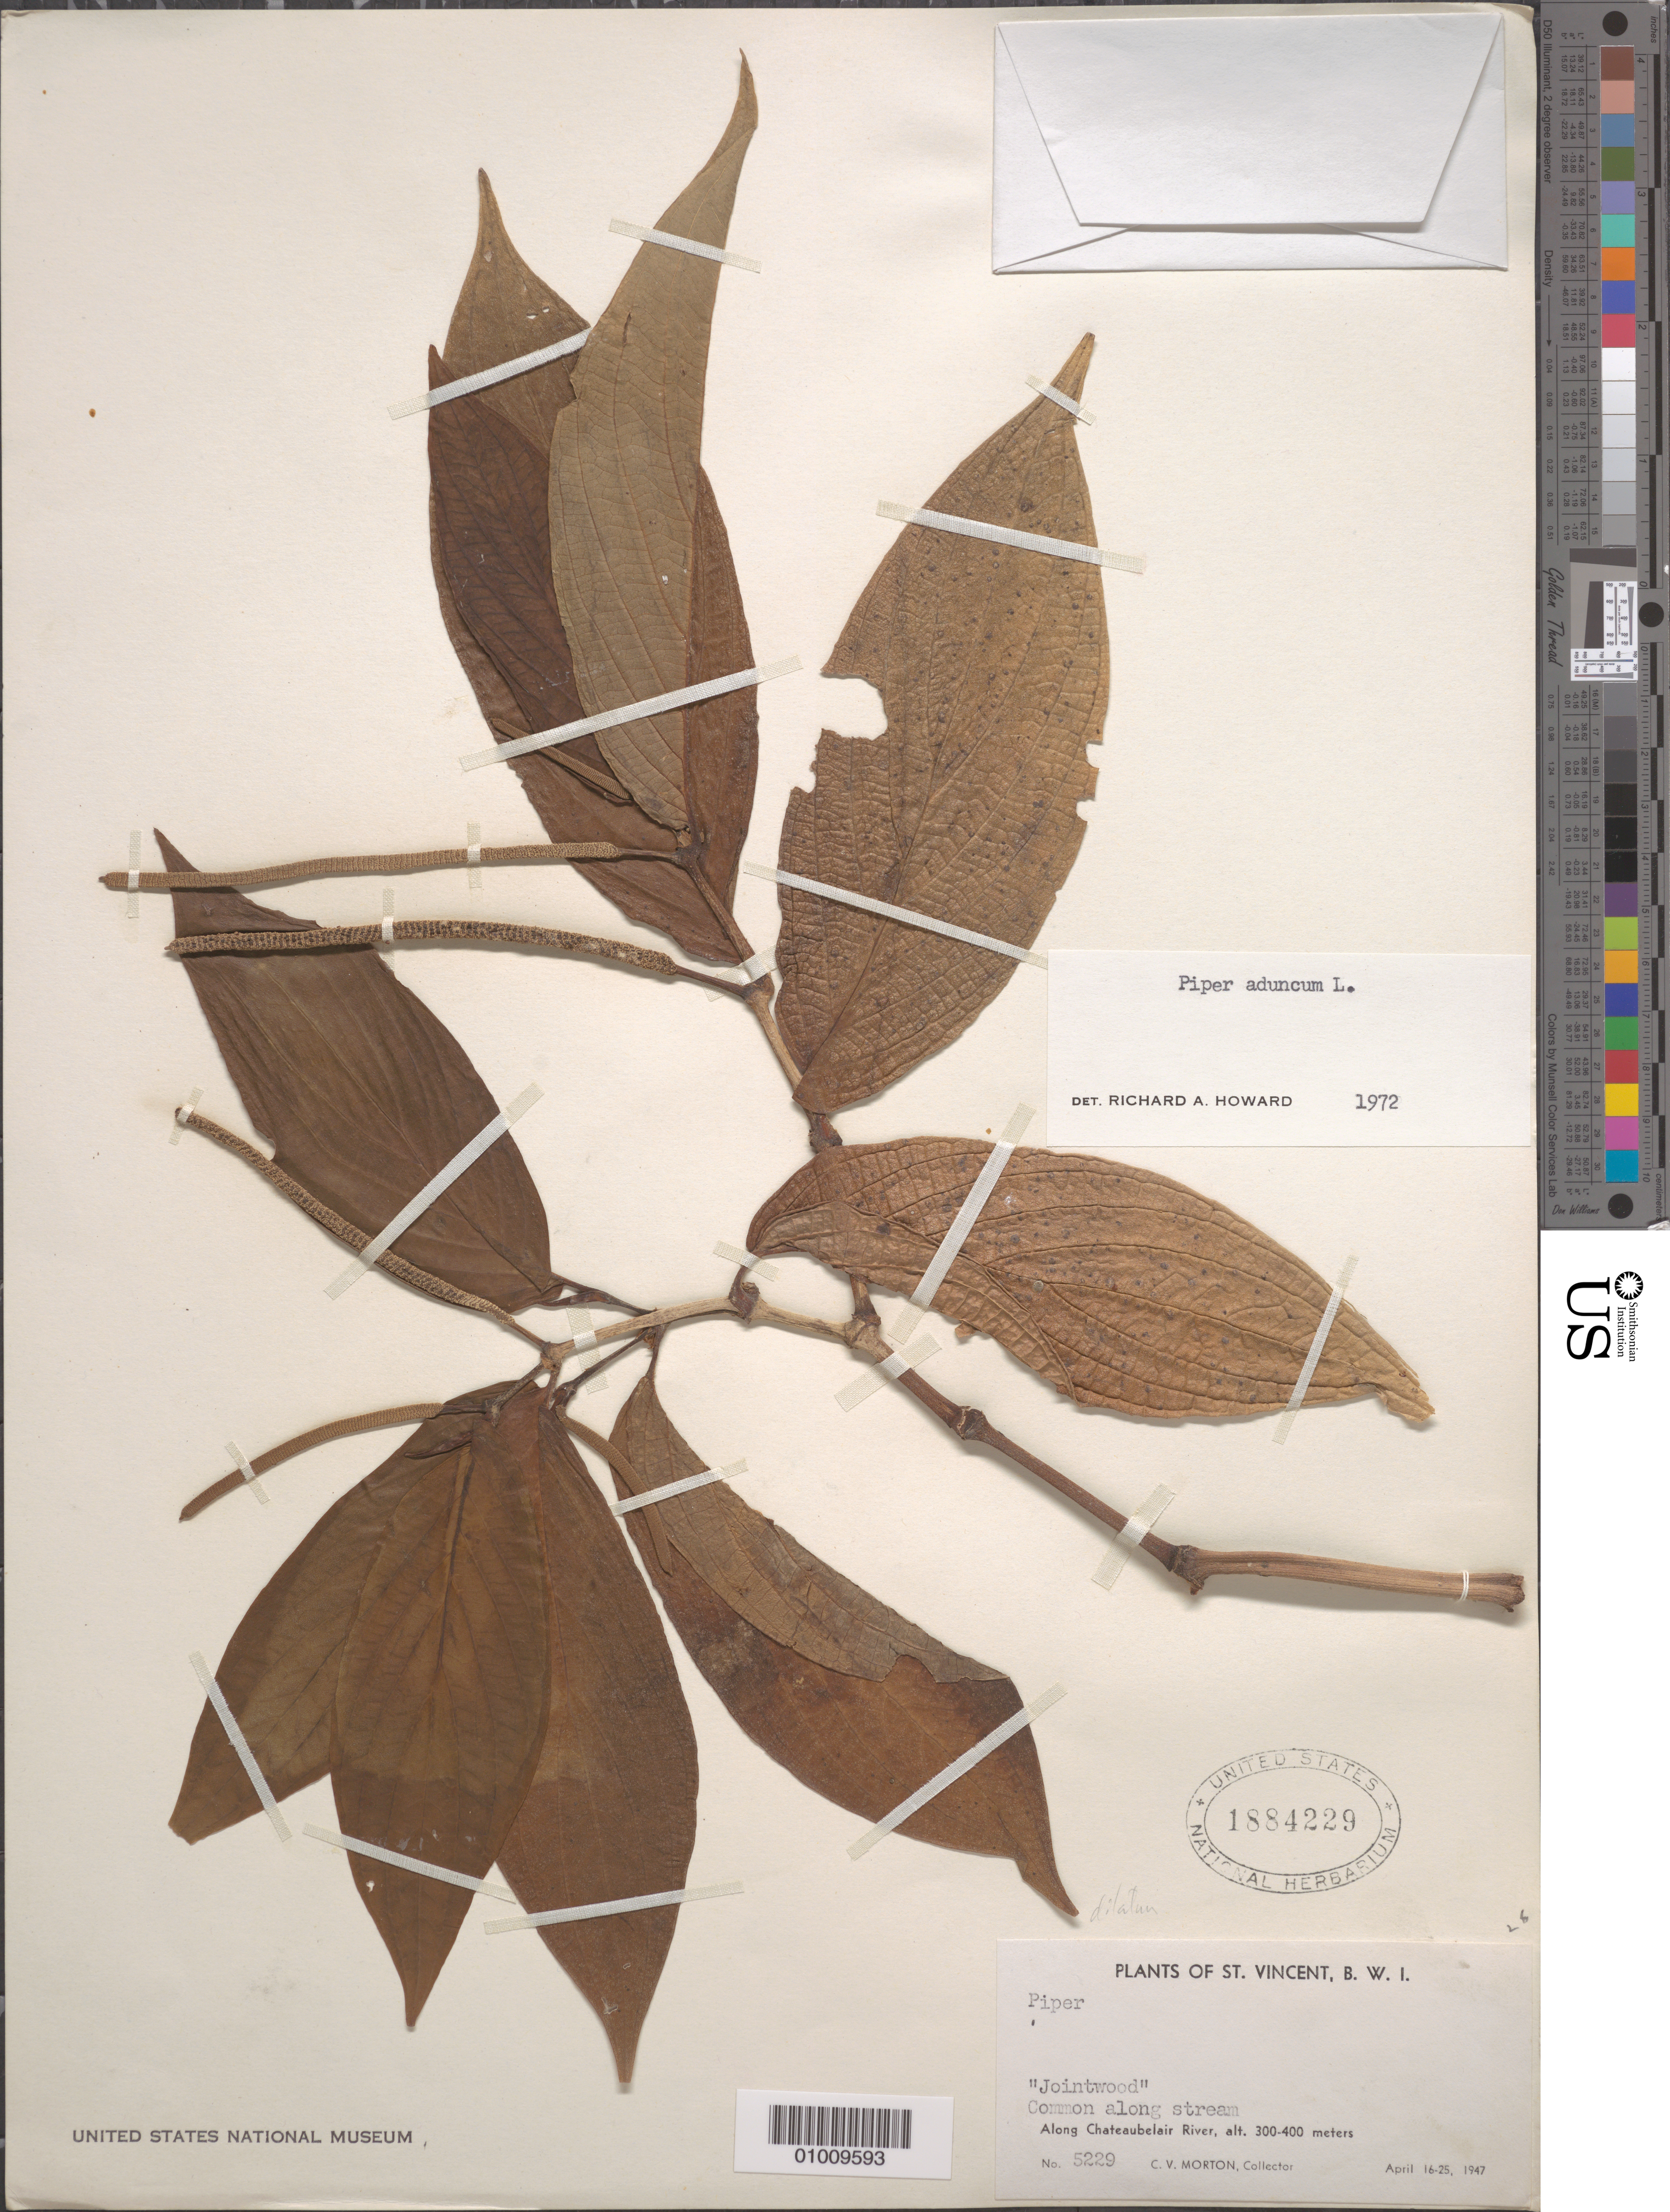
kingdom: Plantae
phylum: Tracheophyta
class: Magnoliopsida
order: Piperales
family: Piperaceae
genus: Piper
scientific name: Piper aduncum var. aduncum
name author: L.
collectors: C. V. Morton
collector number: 5229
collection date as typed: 16 Apr 1947 to 25 Apr 1947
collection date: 1947-04-16/1947-04-25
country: St. Vincent - Grenadines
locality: Along Chateaubelair River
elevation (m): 300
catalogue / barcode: US 1884229